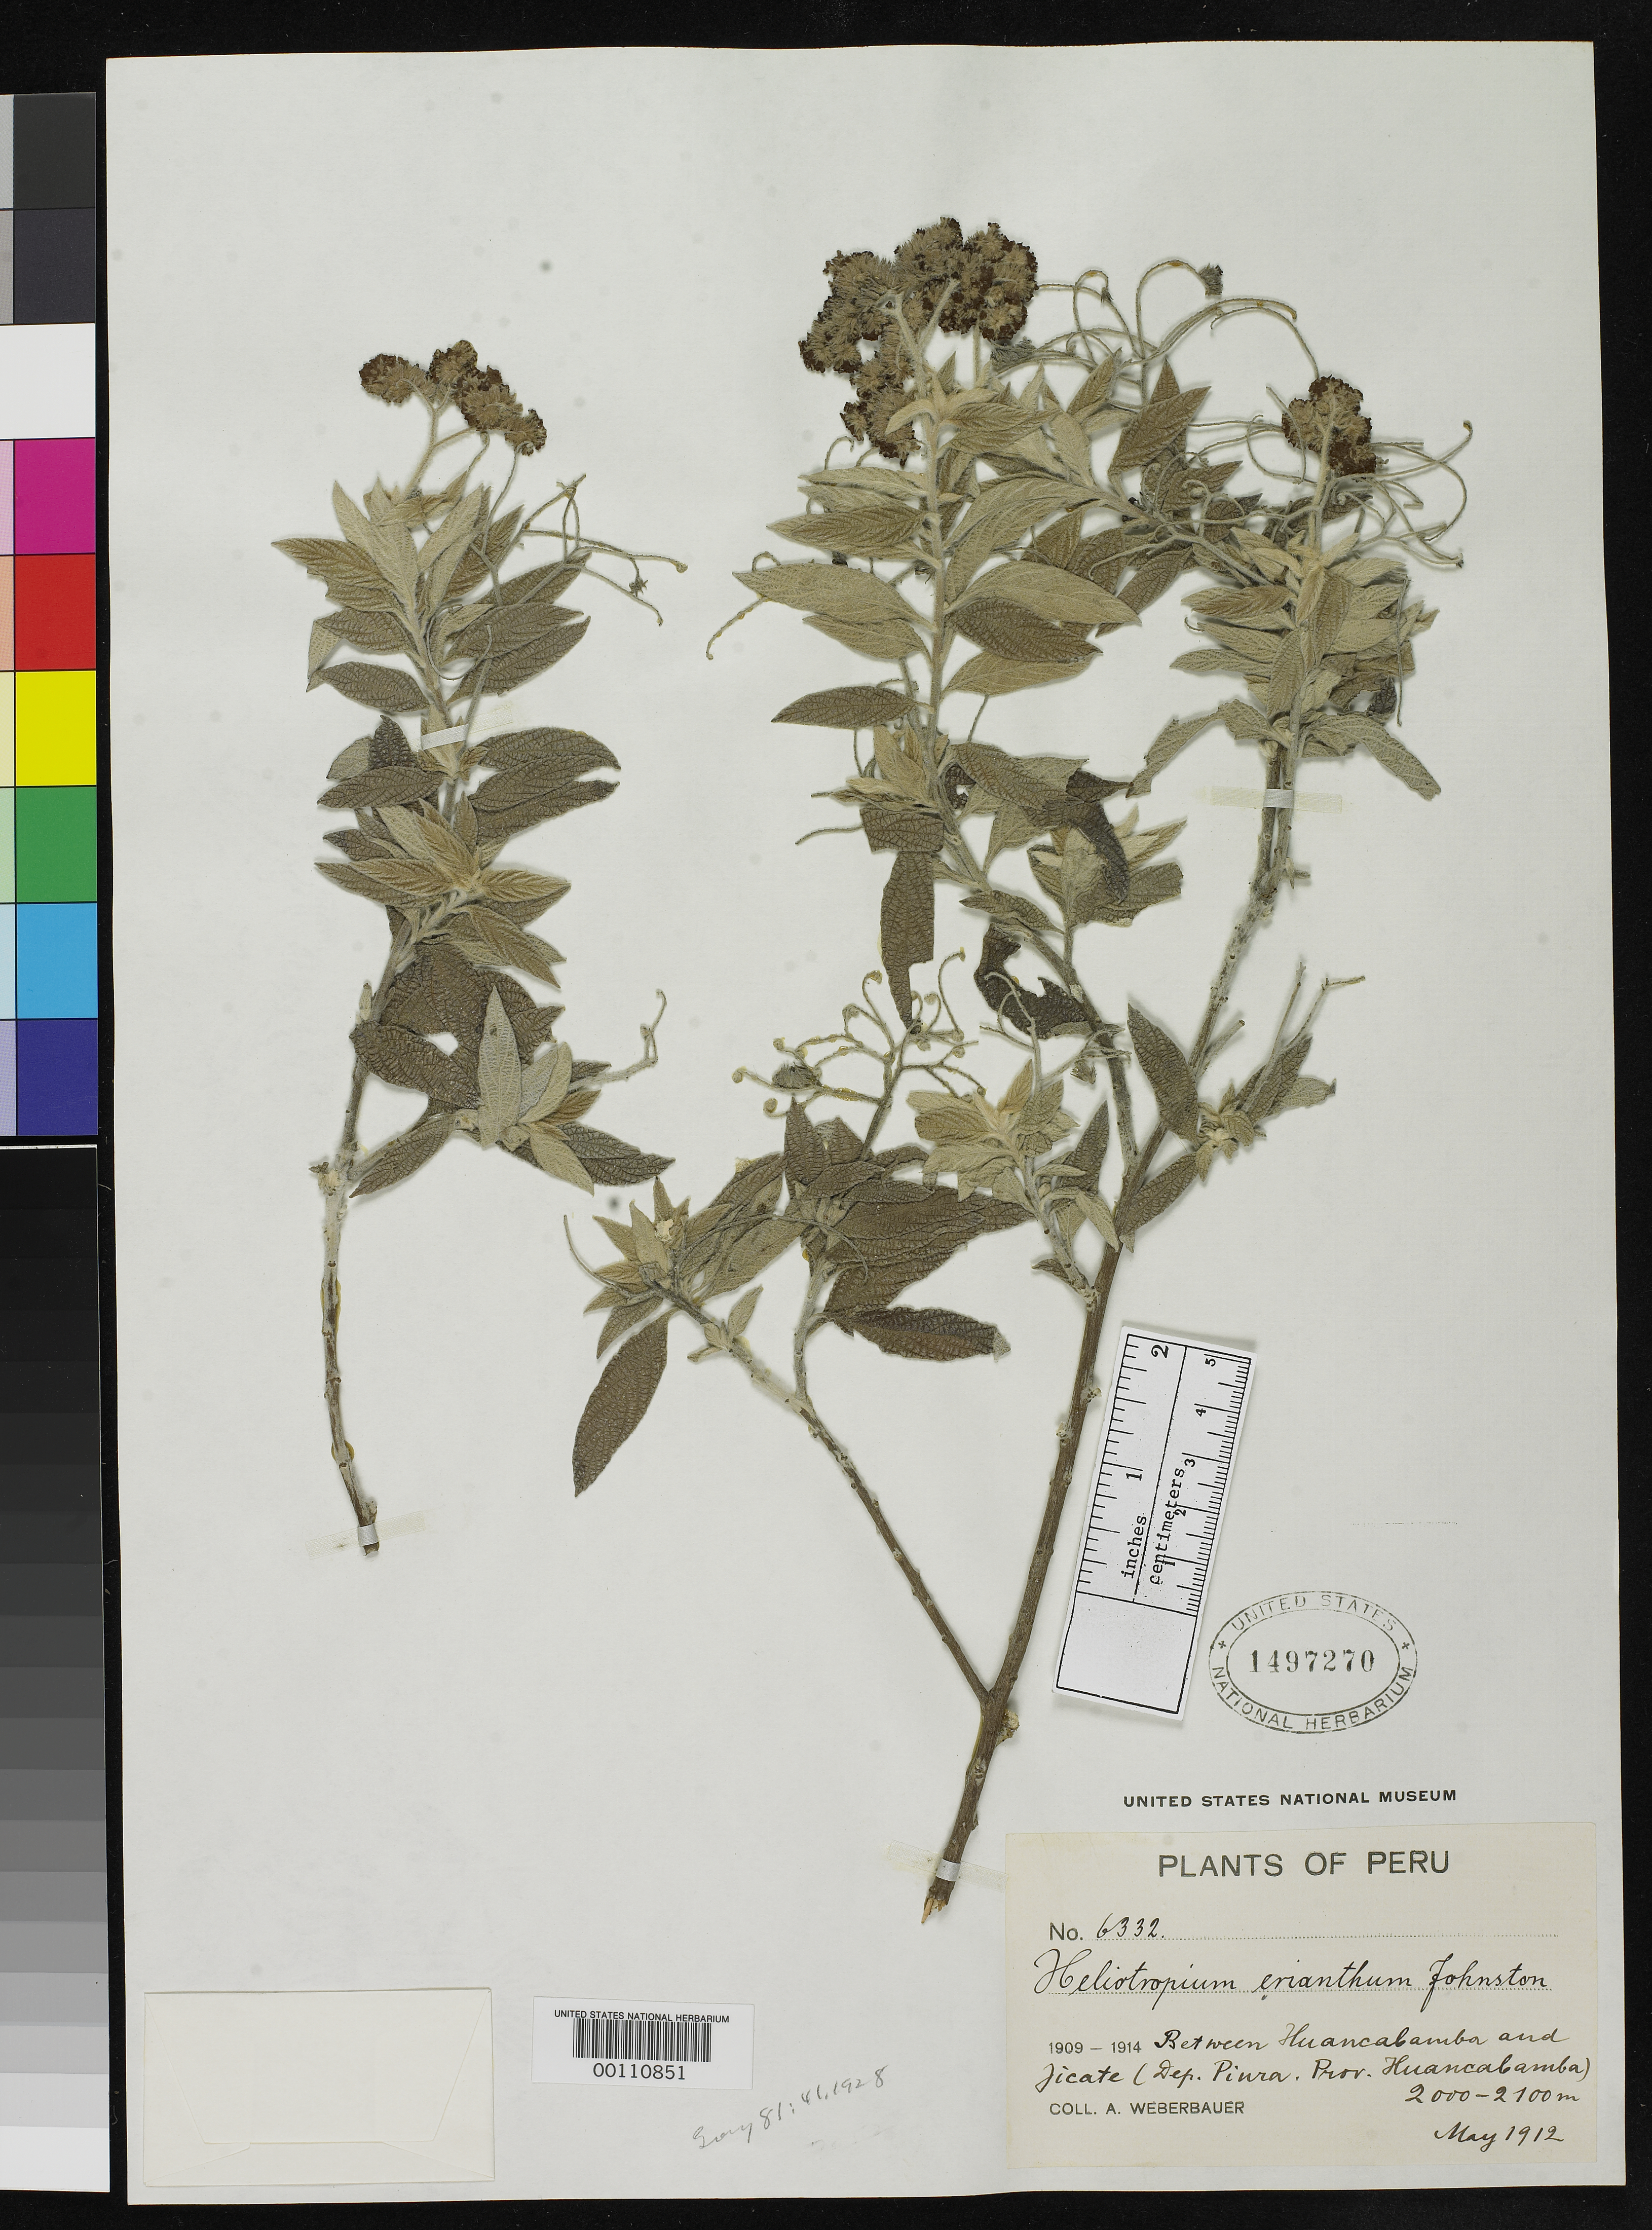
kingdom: Plantae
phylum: Tracheophyta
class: Magnoliopsida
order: Boraginales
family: Heliotropiaceae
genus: Heliotropium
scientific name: Heliotropium erianthum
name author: I.M. Johnst.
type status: Isotype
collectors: A. Weberbauer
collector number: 6332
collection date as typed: May 1912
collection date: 1912-05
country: Peru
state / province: Piura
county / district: Huancabamba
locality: Between Huancabamba and Jticate.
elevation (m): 2000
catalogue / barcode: US 1497270